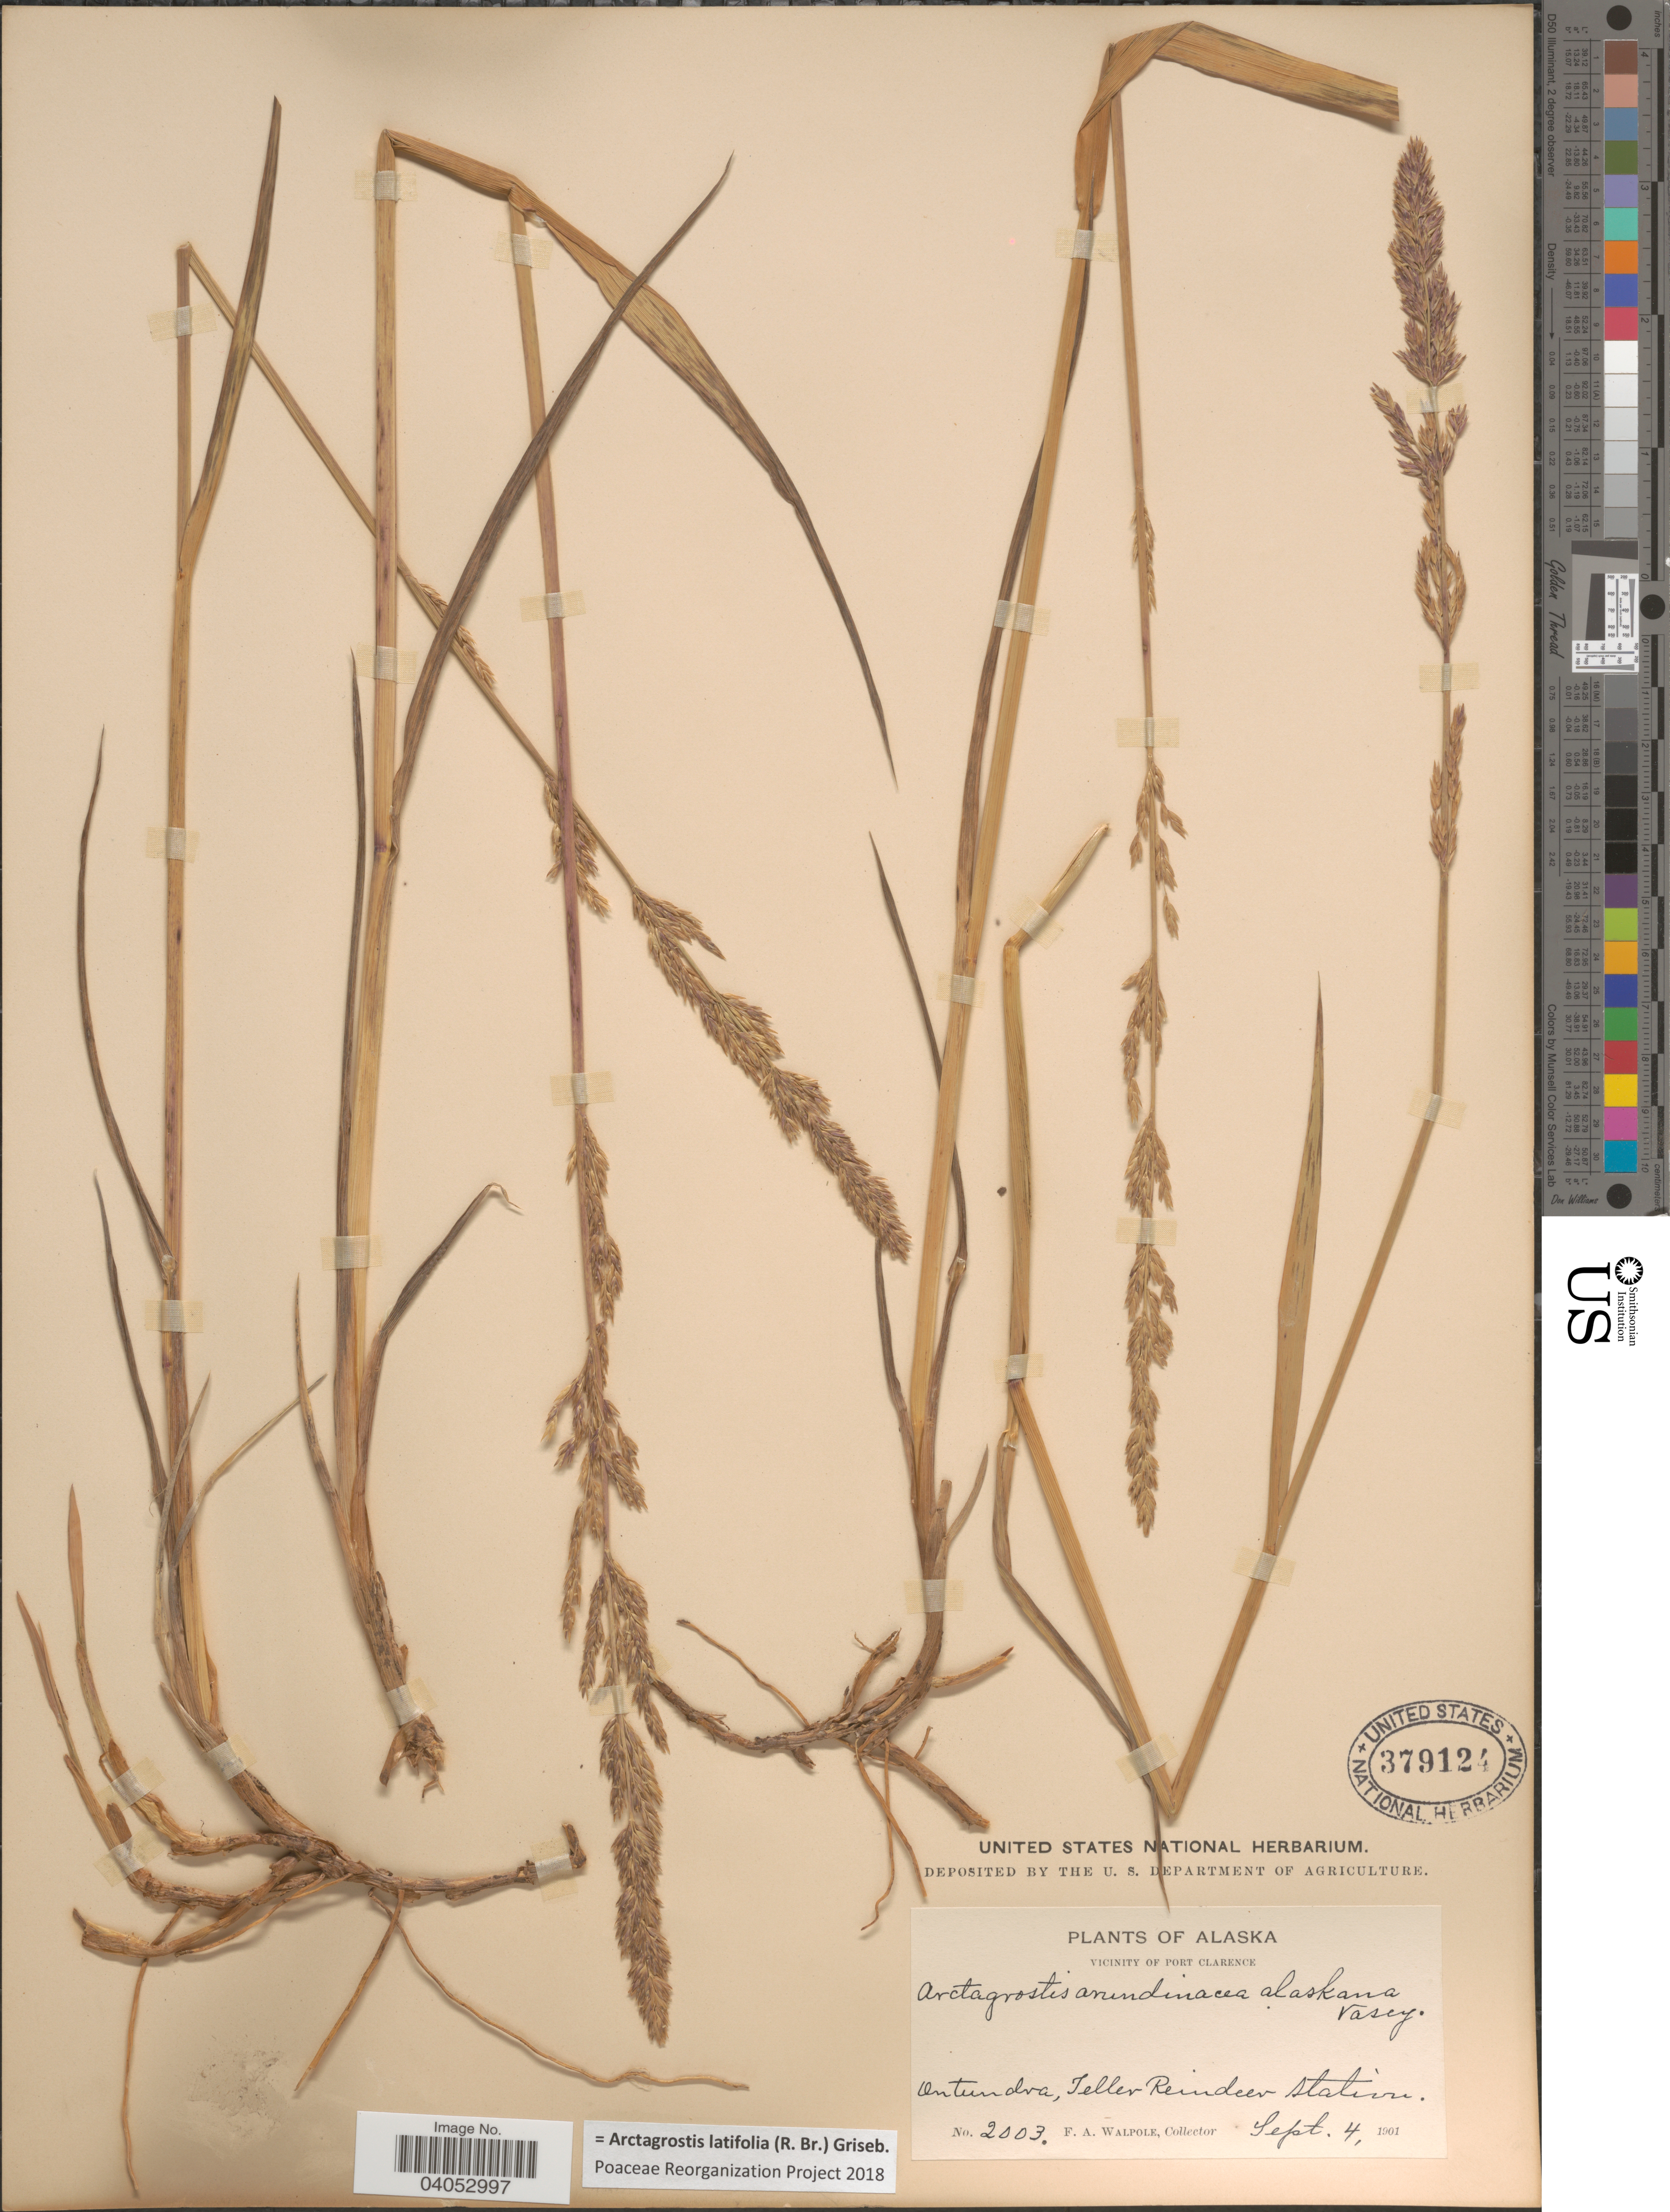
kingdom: Plantae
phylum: Tracheophyta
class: Liliopsida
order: Poales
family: Poaceae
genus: Arctagrostis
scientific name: Arctagrostis latifolia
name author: (R. Br.) Griseb.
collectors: F. Walpole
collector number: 2003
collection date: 1901-09-04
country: United States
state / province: Alaska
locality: Vicinity of Port Clarence. On tundra, Teller Reindeer Station.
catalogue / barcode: US 379124